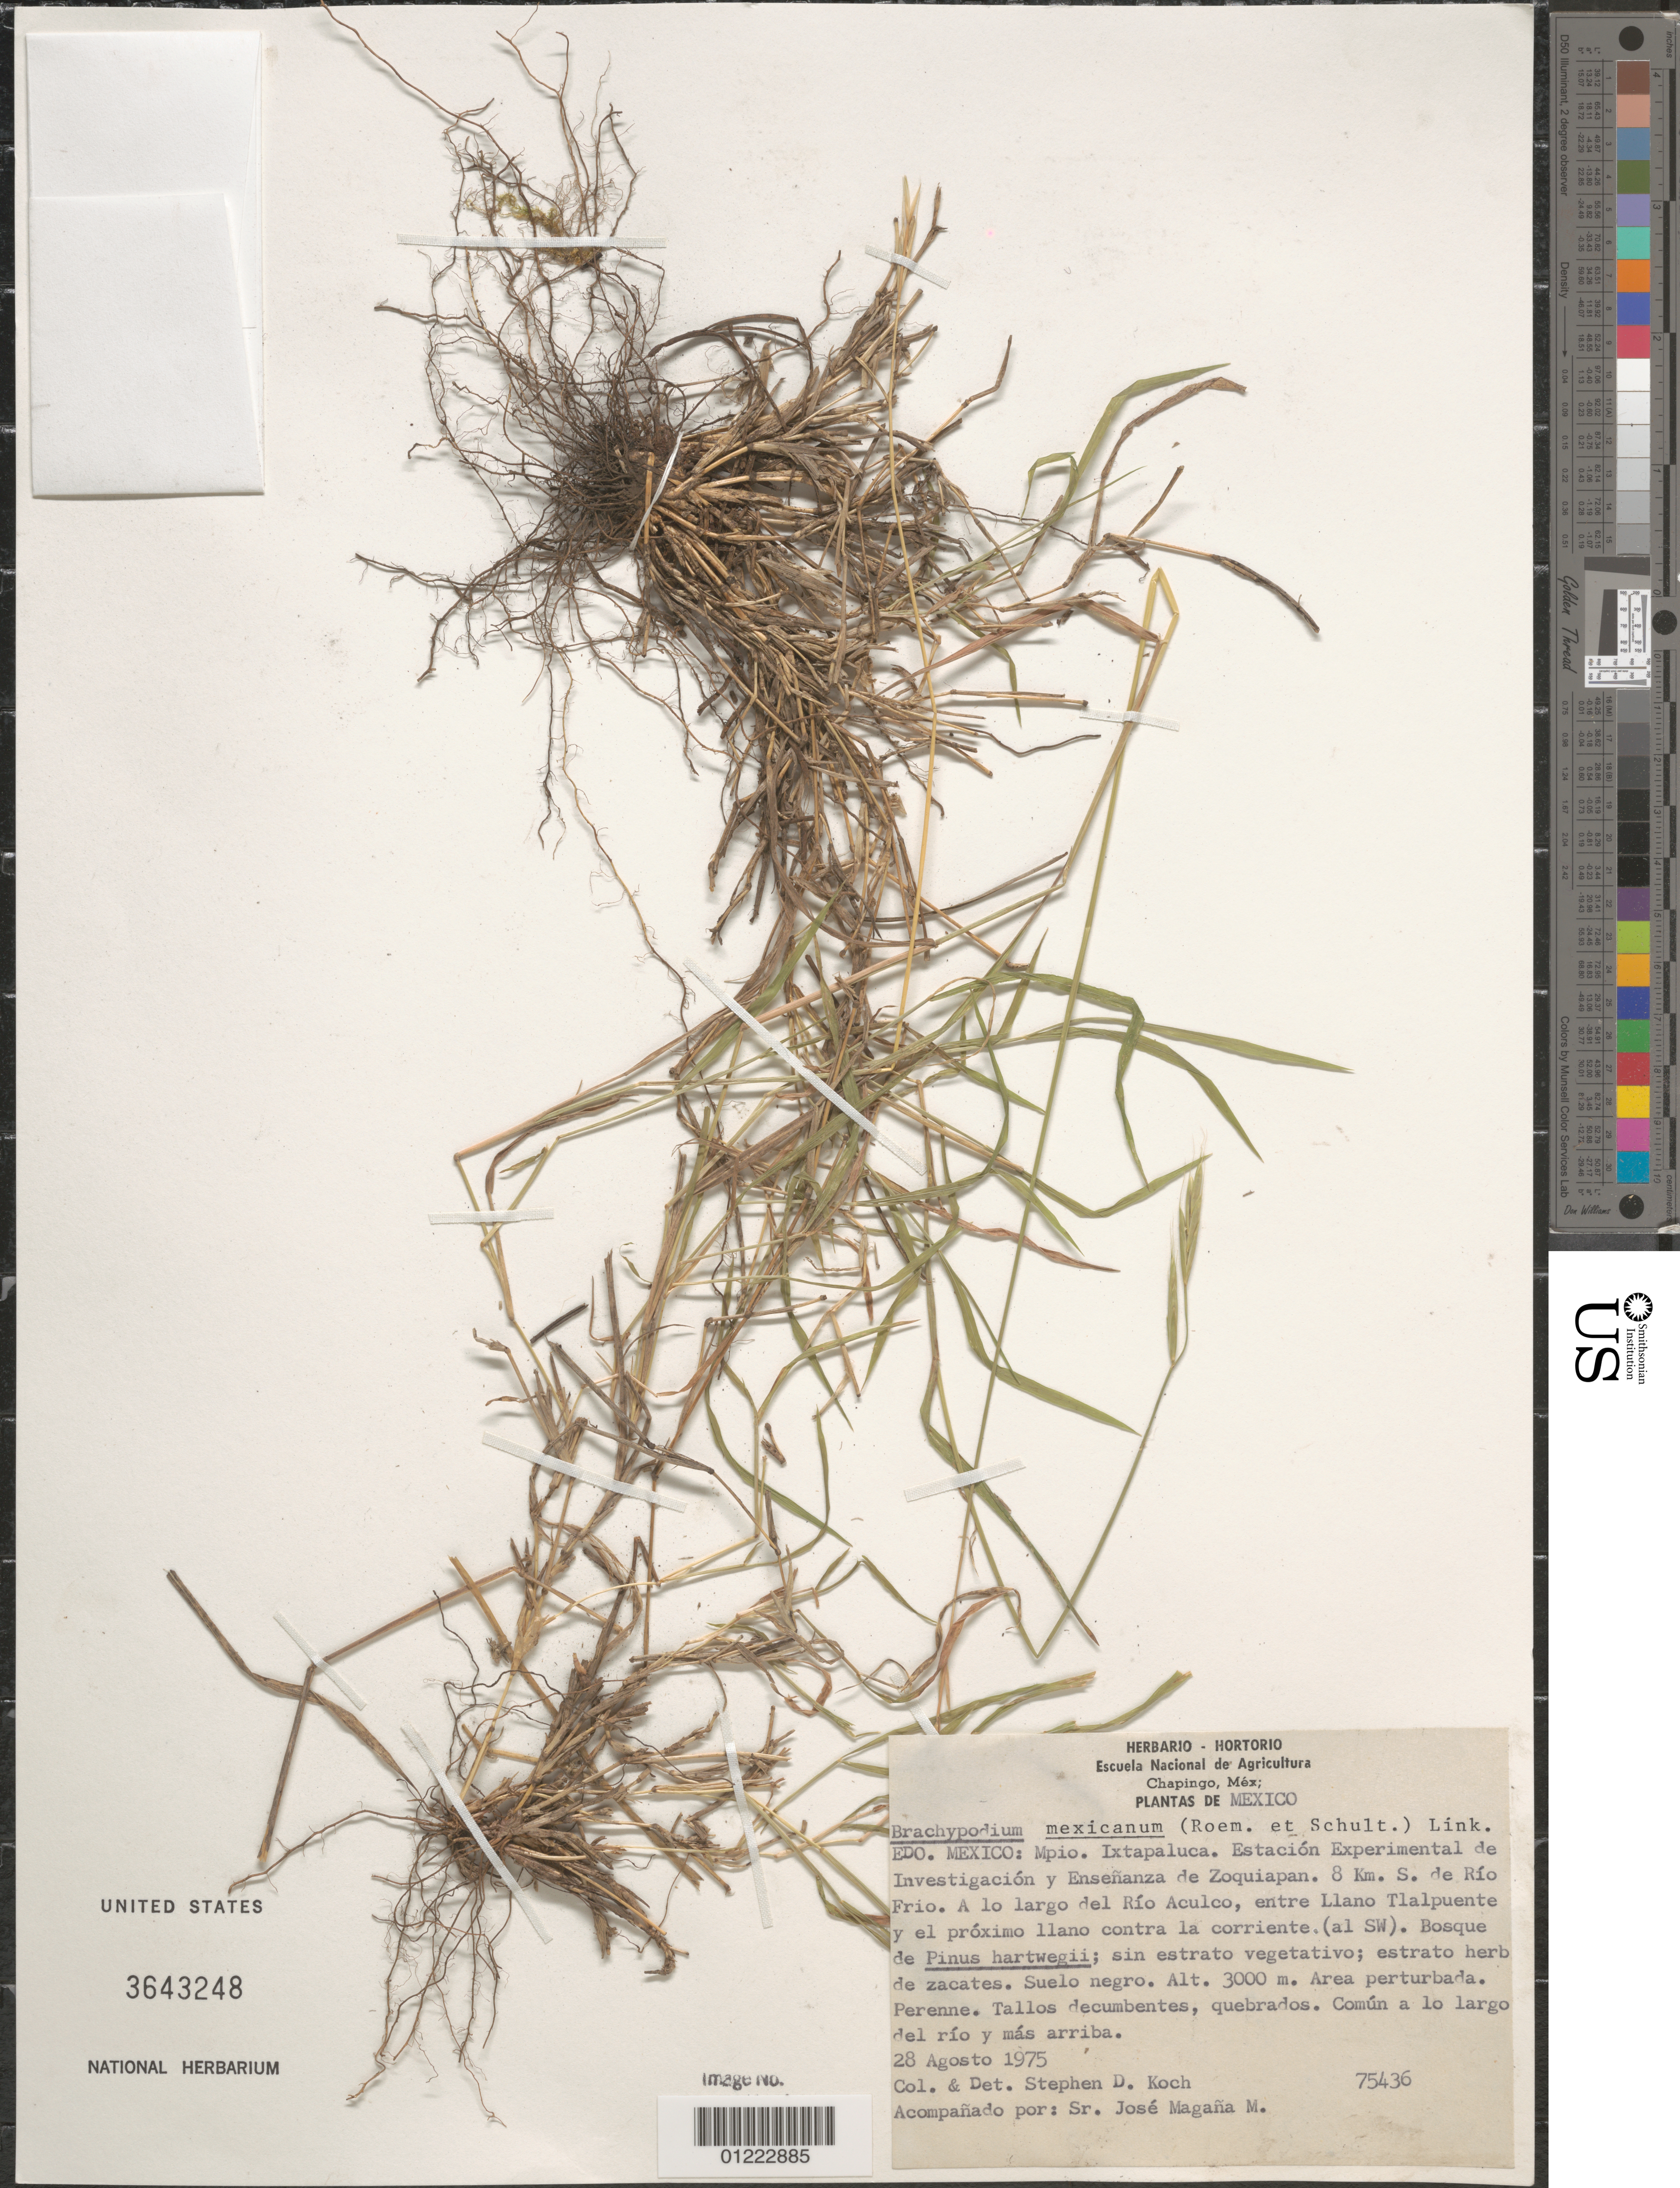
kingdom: Plantae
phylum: Tracheophyta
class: Liliopsida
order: Poales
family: Poaceae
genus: Brachypodium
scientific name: Brachypodium mexicanum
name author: (Roem. & Schult.) Link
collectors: S. D. Koch & J. L. Magaña M.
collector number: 75436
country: Mexico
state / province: México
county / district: Ixtapaluca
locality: Estacion Experimental de Investigacion and Ensenanza de Zoquiapan, 8 km S of Rio Frio.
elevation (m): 3000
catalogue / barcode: US 3643248